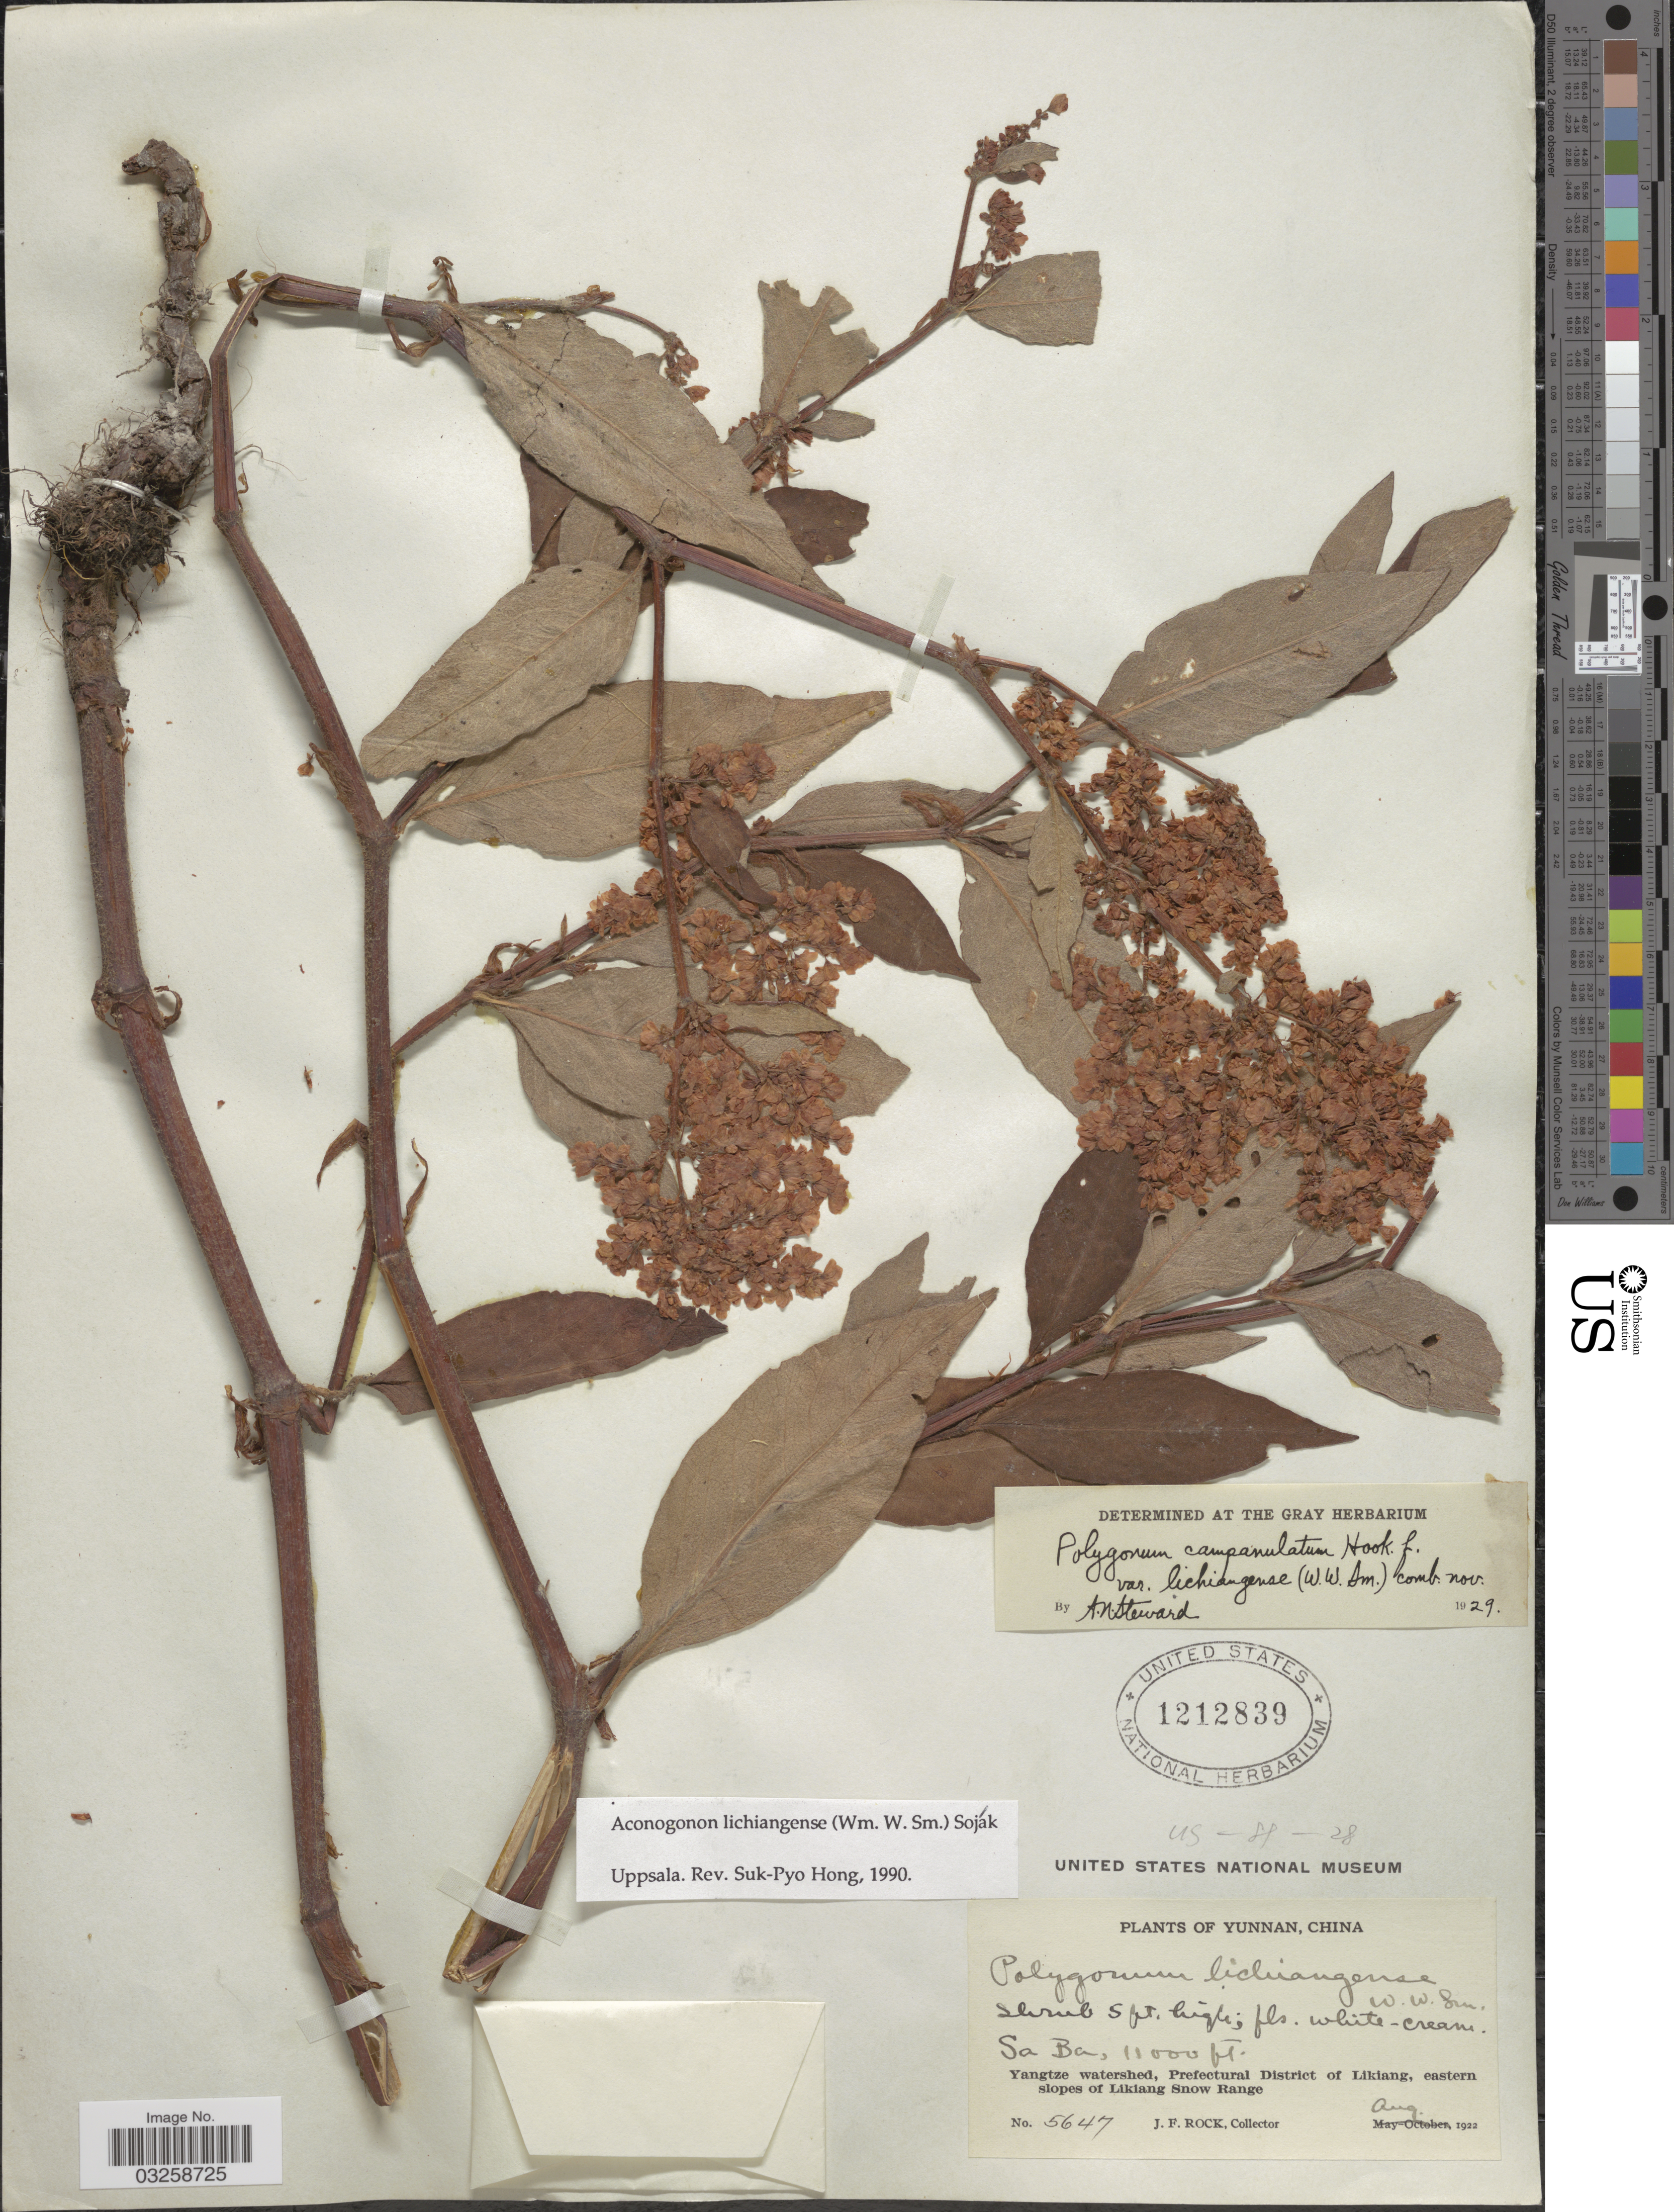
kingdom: Plantae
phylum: Tracheophyta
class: Magnoliopsida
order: Caryophyllales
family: Polygonaceae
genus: Koenigia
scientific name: Koenigia lichiangensis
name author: (W.W. Sm.) T.M. Schust. & Reveal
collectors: J. Rock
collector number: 5647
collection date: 1922-08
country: China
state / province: Yunnan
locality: Sa Ba. Yangtze watershed, Prefectural District of Likiang, eastern slopes of Likiang Snow Range.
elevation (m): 3353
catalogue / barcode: US 1212839